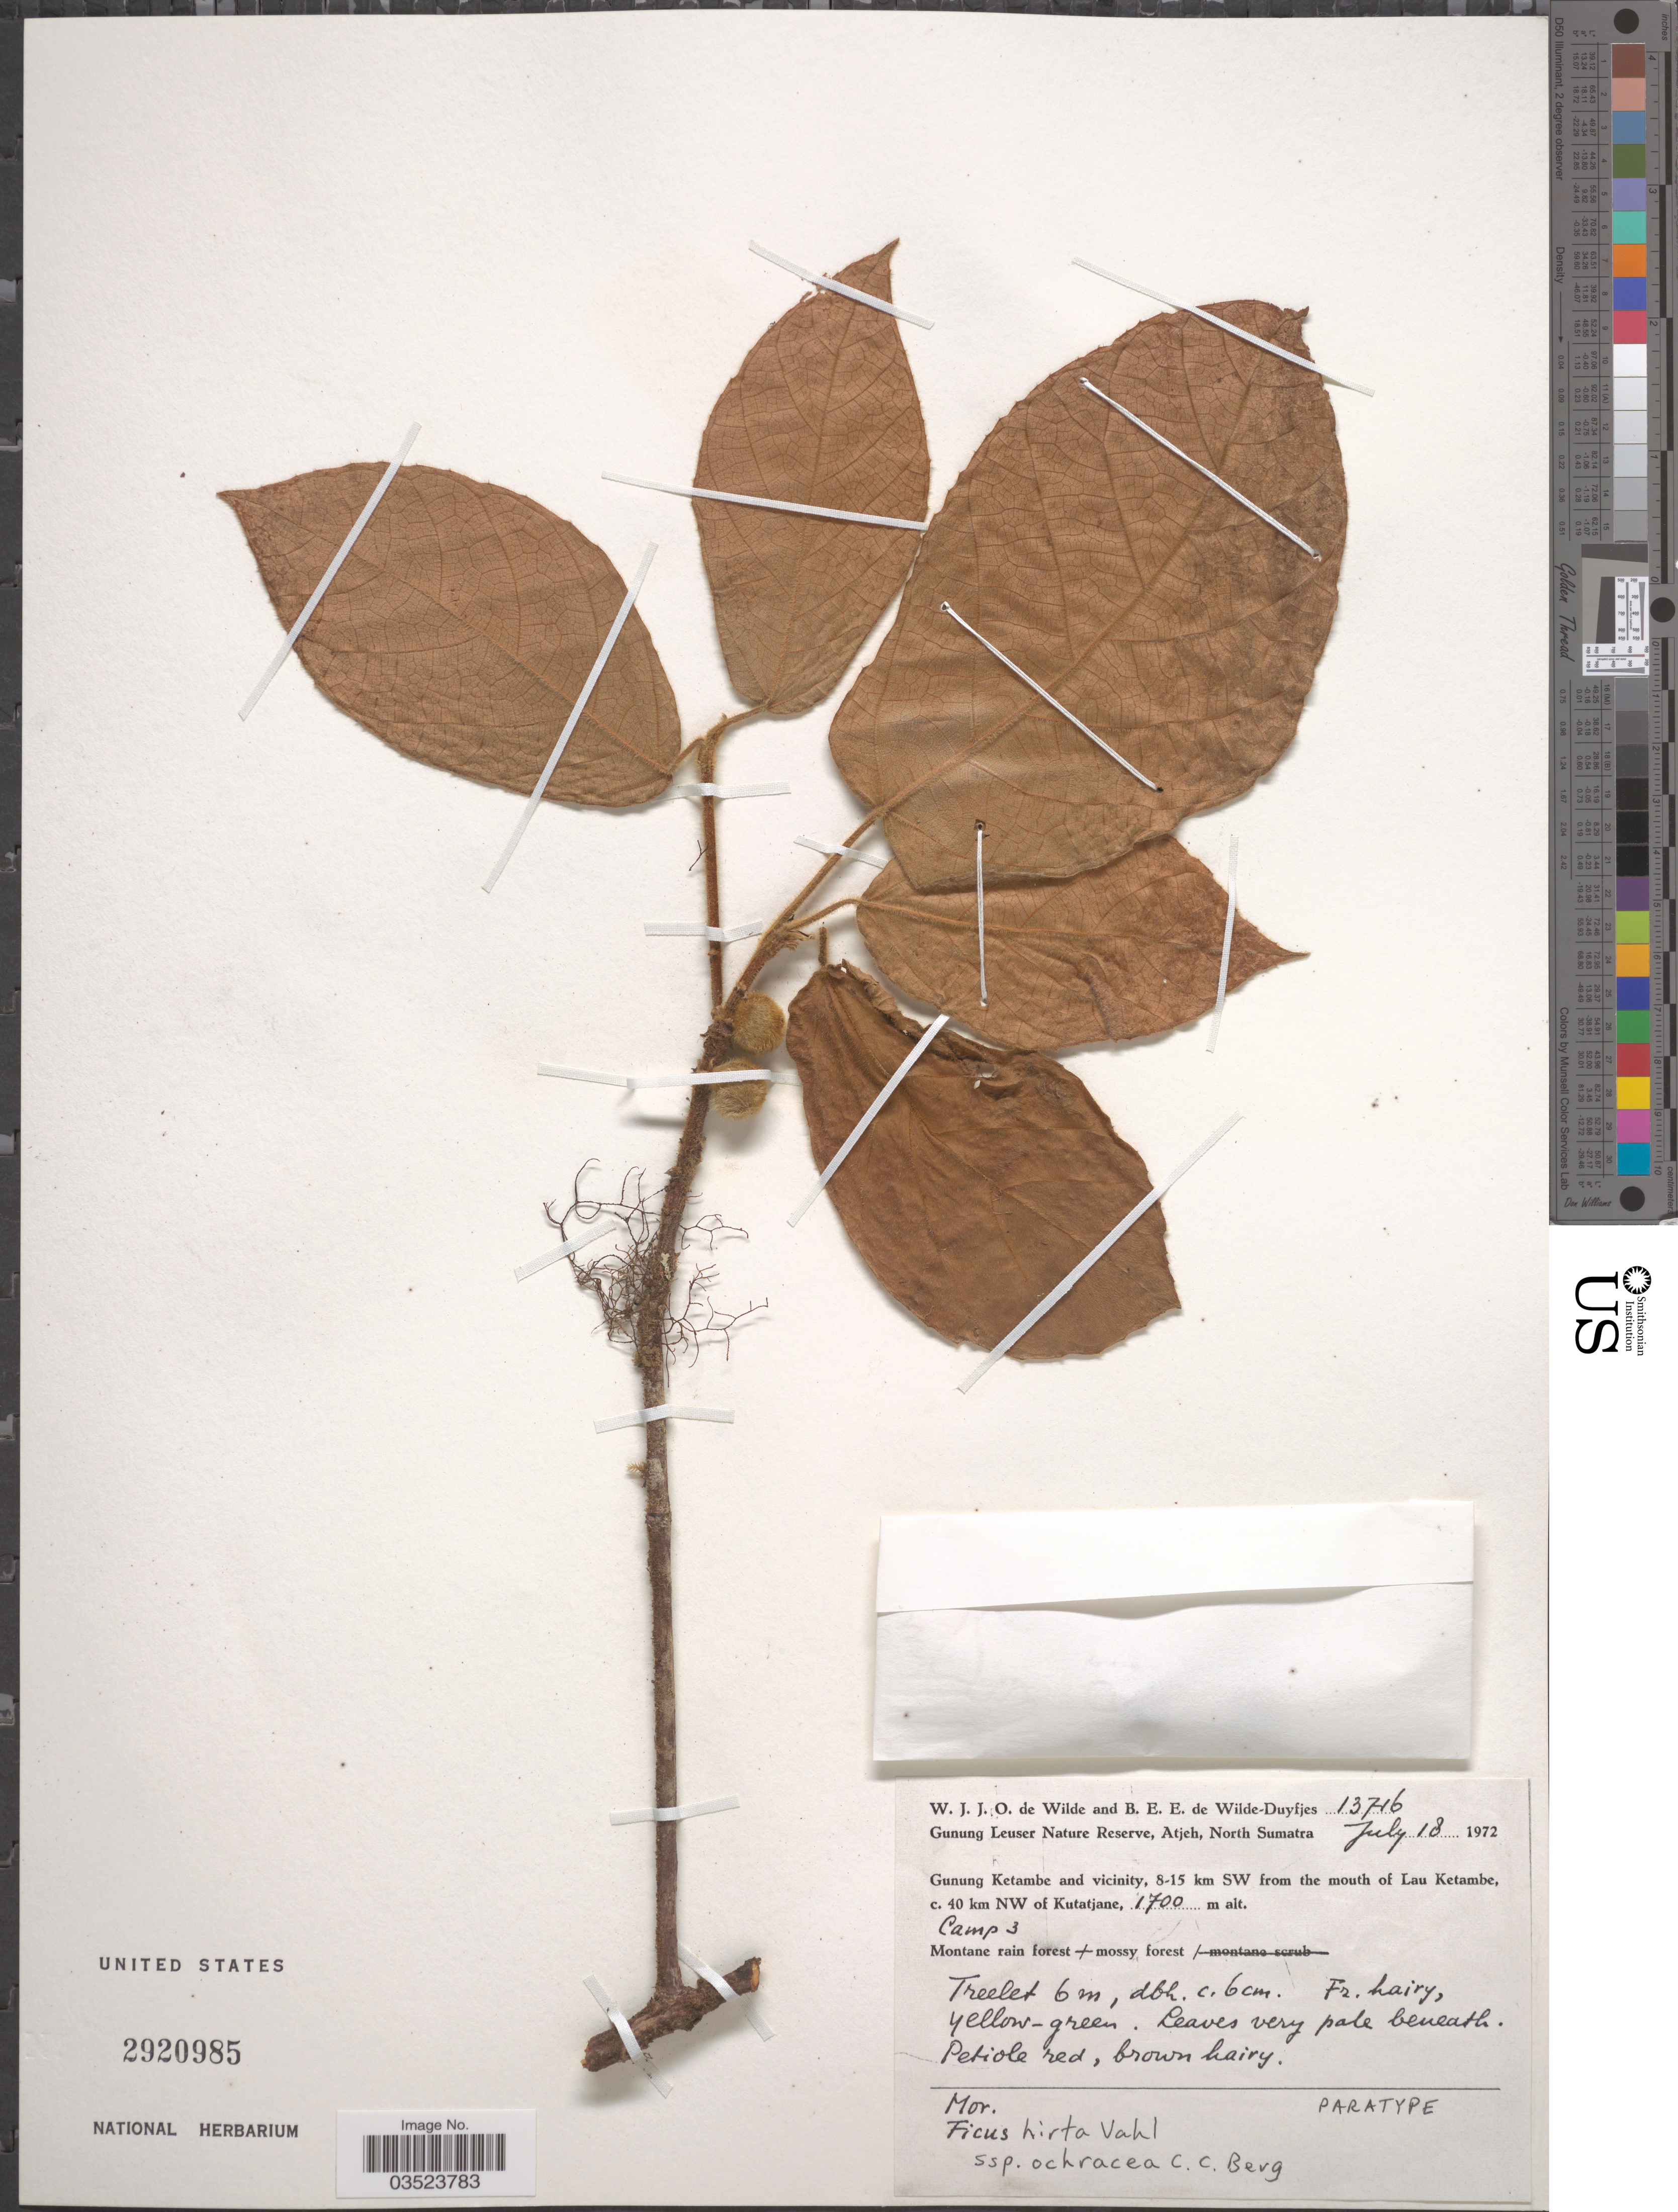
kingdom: Plantae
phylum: Tracheophyta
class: Magnoliopsida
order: Rosales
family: Moraceae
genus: Ficus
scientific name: Ficus hirta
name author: Vahl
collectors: W. J. de Wilde & B. E. de Wilde-Duyfjes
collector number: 13716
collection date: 1972-07-18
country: Indonesia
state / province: Sumatra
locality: Gunung Leuser Nature Reserve, Atjeh, North Sumatra. Gunung Ketambe and vicinity, 8-15 km SW from the mouth of Lau Ketambe, c. 40 km NW of Kutatjane. Camp3.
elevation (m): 1700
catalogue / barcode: US 2920985